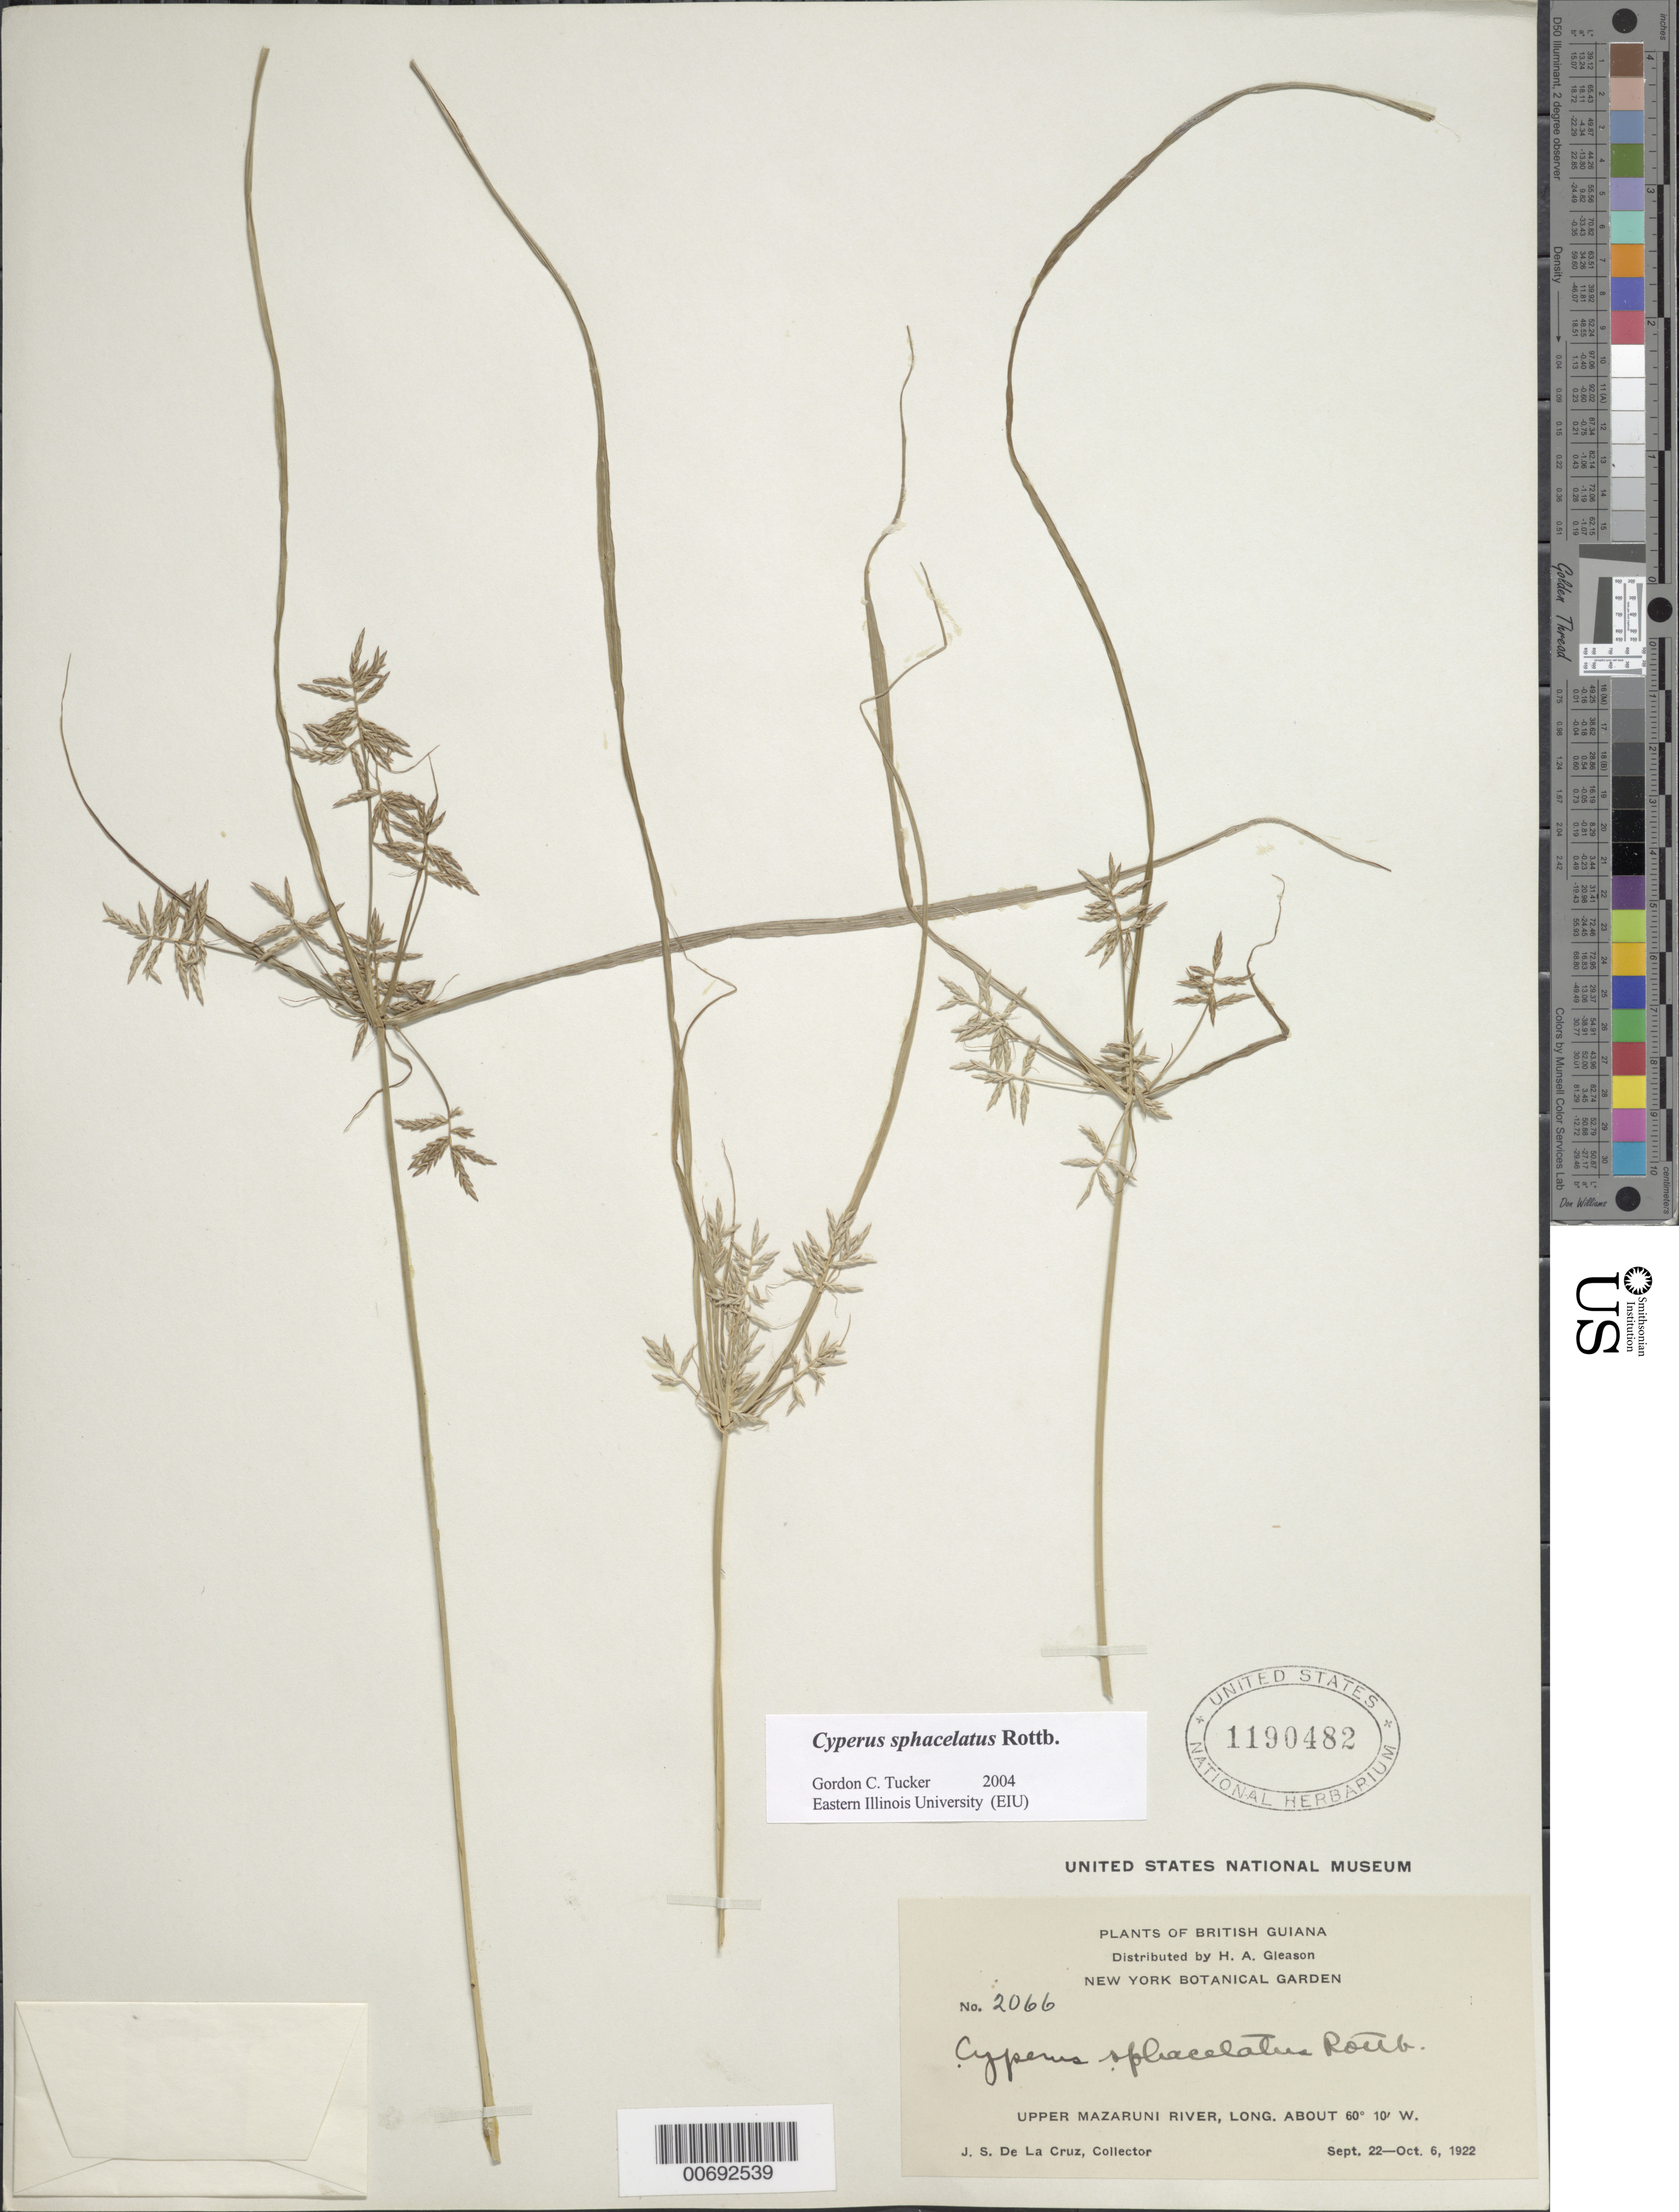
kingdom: Plantae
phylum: Tracheophyta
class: Liliopsida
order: Poales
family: Cyperaceae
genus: Cyperus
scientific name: Cyperus sphacelatus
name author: Rottb.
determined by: Tucker, G. C.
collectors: J. S. de la Cruz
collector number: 2066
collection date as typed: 22-Sep-22 to 6-Oct-22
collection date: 1922-09-22/1922-10-06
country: Guyana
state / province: Cuyuni-Mazaruni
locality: Upper Mazaruni R.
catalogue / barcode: US 1190482